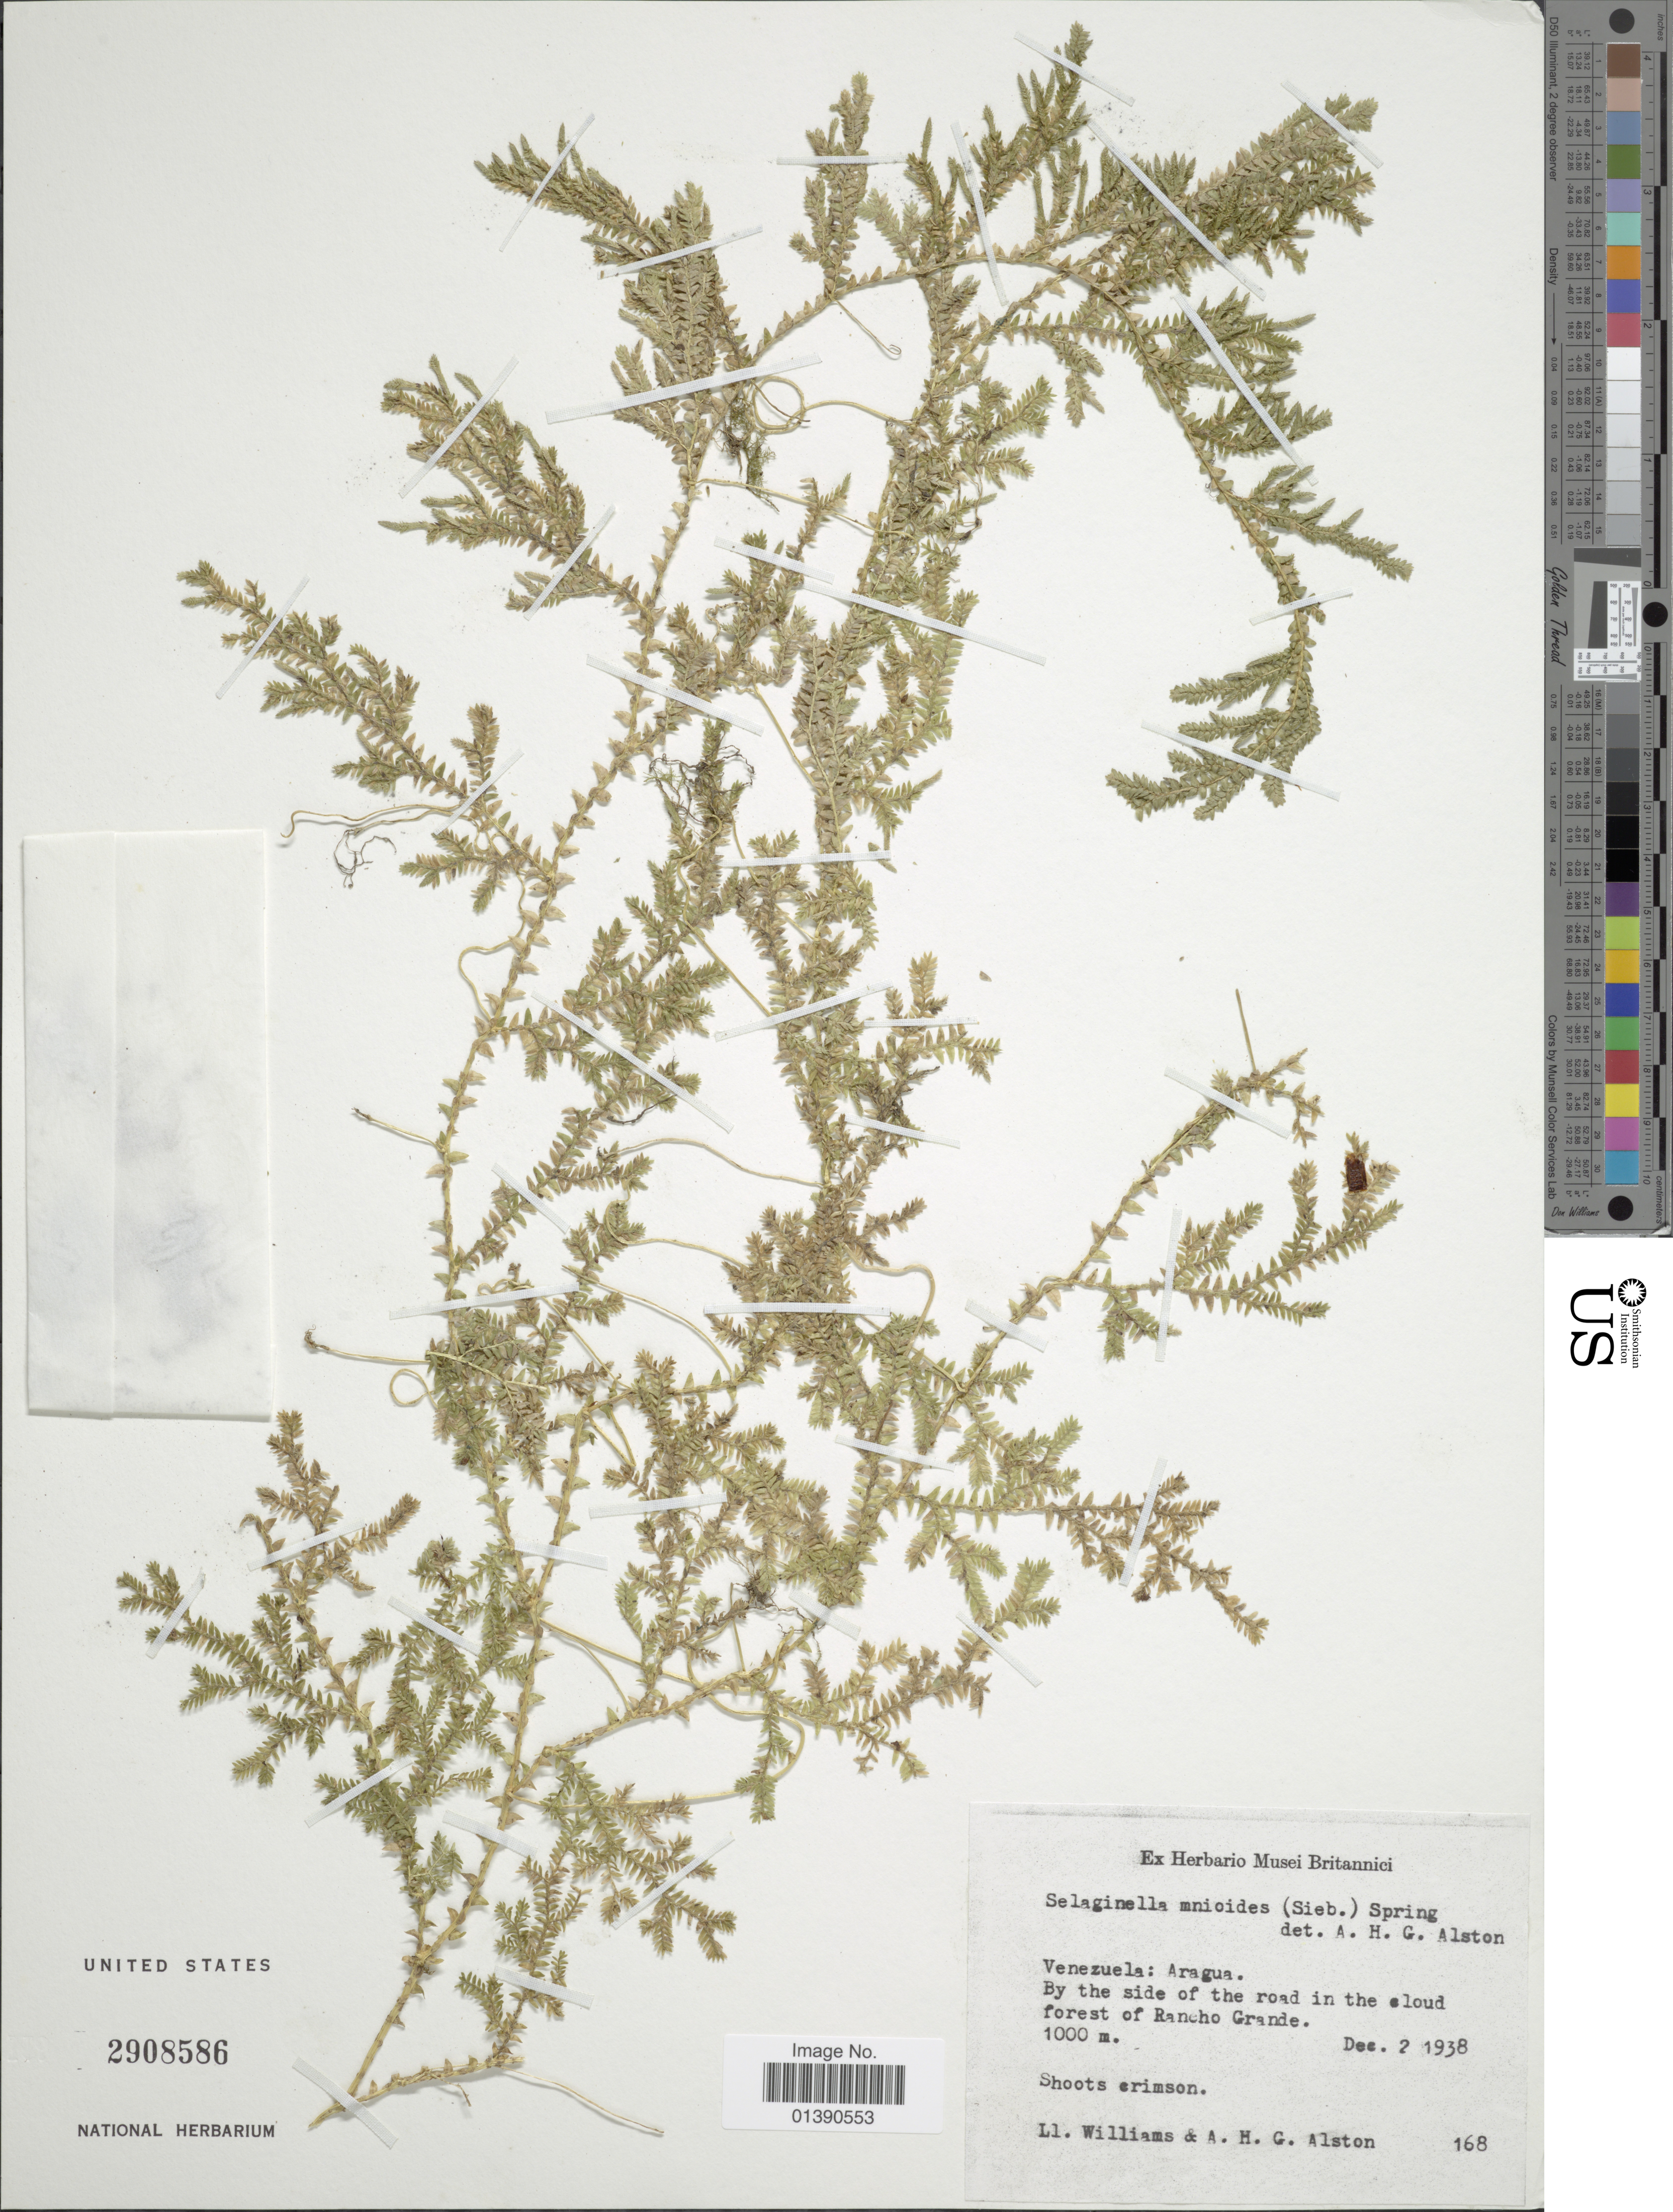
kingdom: Plantae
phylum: Tracheophyta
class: Lycopodiopsida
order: Selaginellales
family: Selaginellaceae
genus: Selaginella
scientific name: Selaginella diffusa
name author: (C. Presl) Spring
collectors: Ll. Williams & A. H. Alston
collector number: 168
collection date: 1938-12-02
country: Venezuela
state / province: Aragua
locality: By the side of the road in the cloud forest of Rancho Grande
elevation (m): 1000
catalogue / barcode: US 2908586